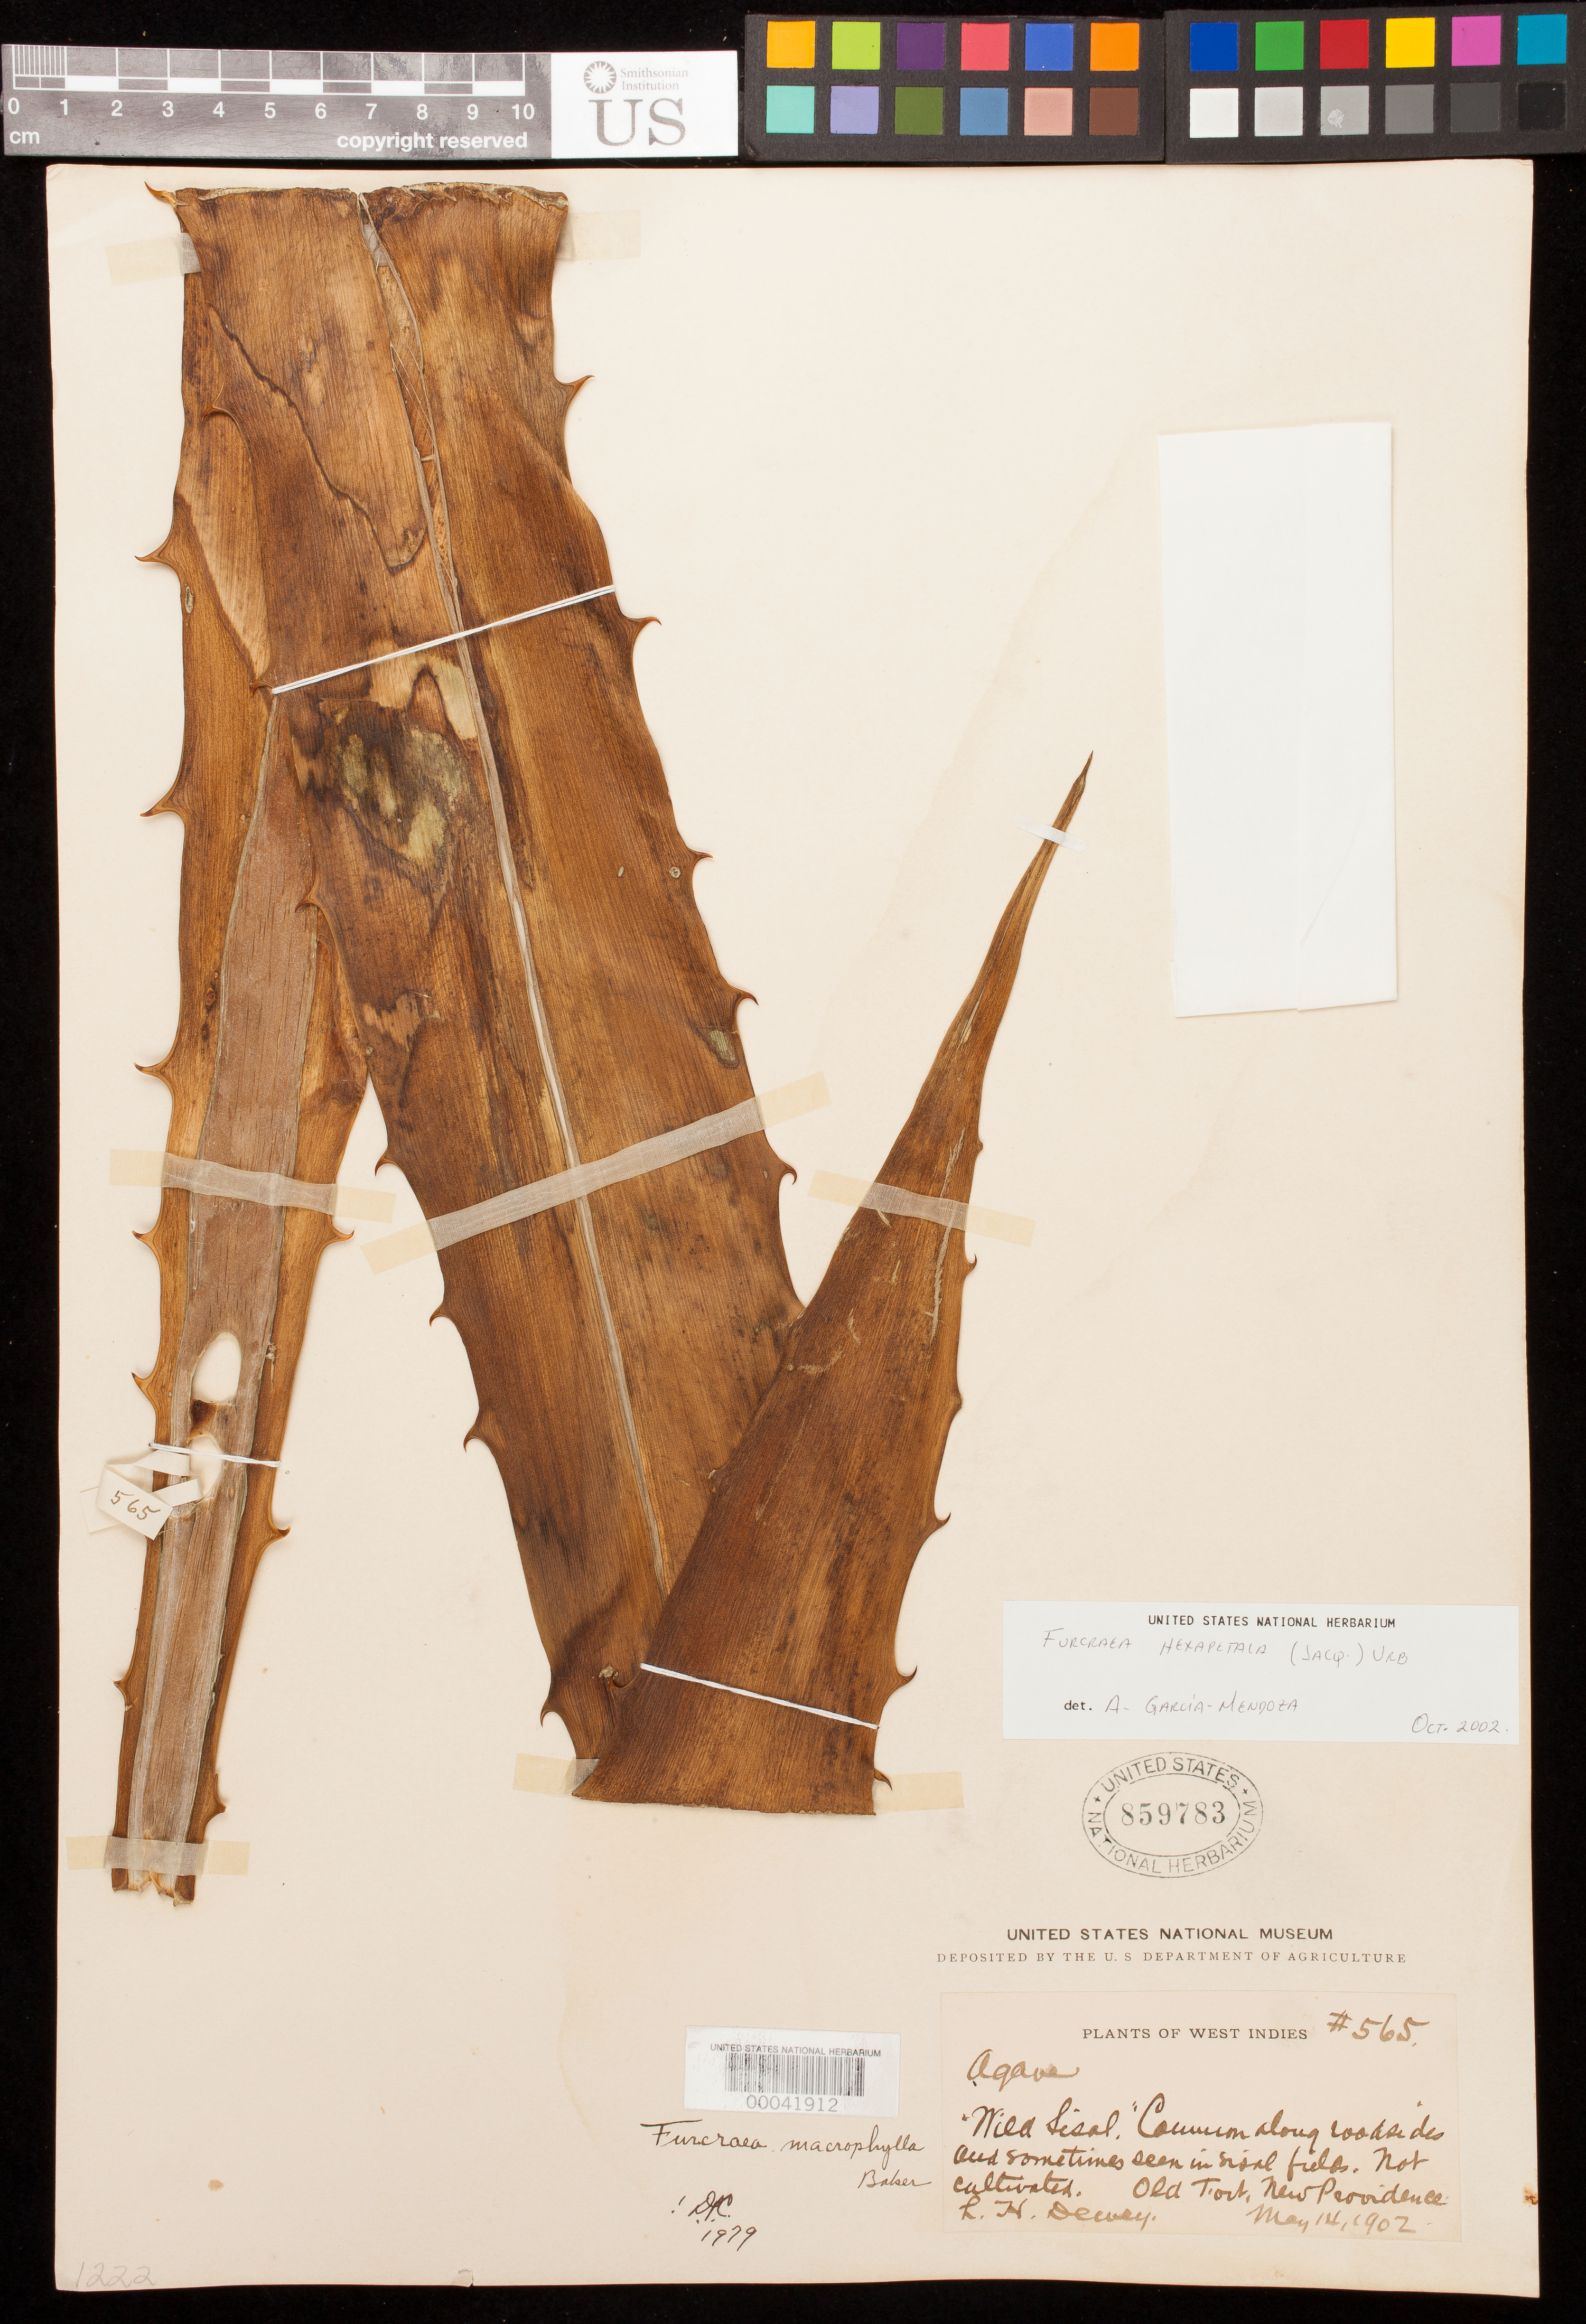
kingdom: Plantae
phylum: Tracheophyta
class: Liliopsida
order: Asparagales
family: Asparagaceae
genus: Furcraea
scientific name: Furcraea hexapetala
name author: (Jacq.) Urb.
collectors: L. H. Dewey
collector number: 565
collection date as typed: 14 Mar 1902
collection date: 1902-03-14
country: Bahamas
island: New Providence Island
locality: Old fort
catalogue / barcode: US 859783